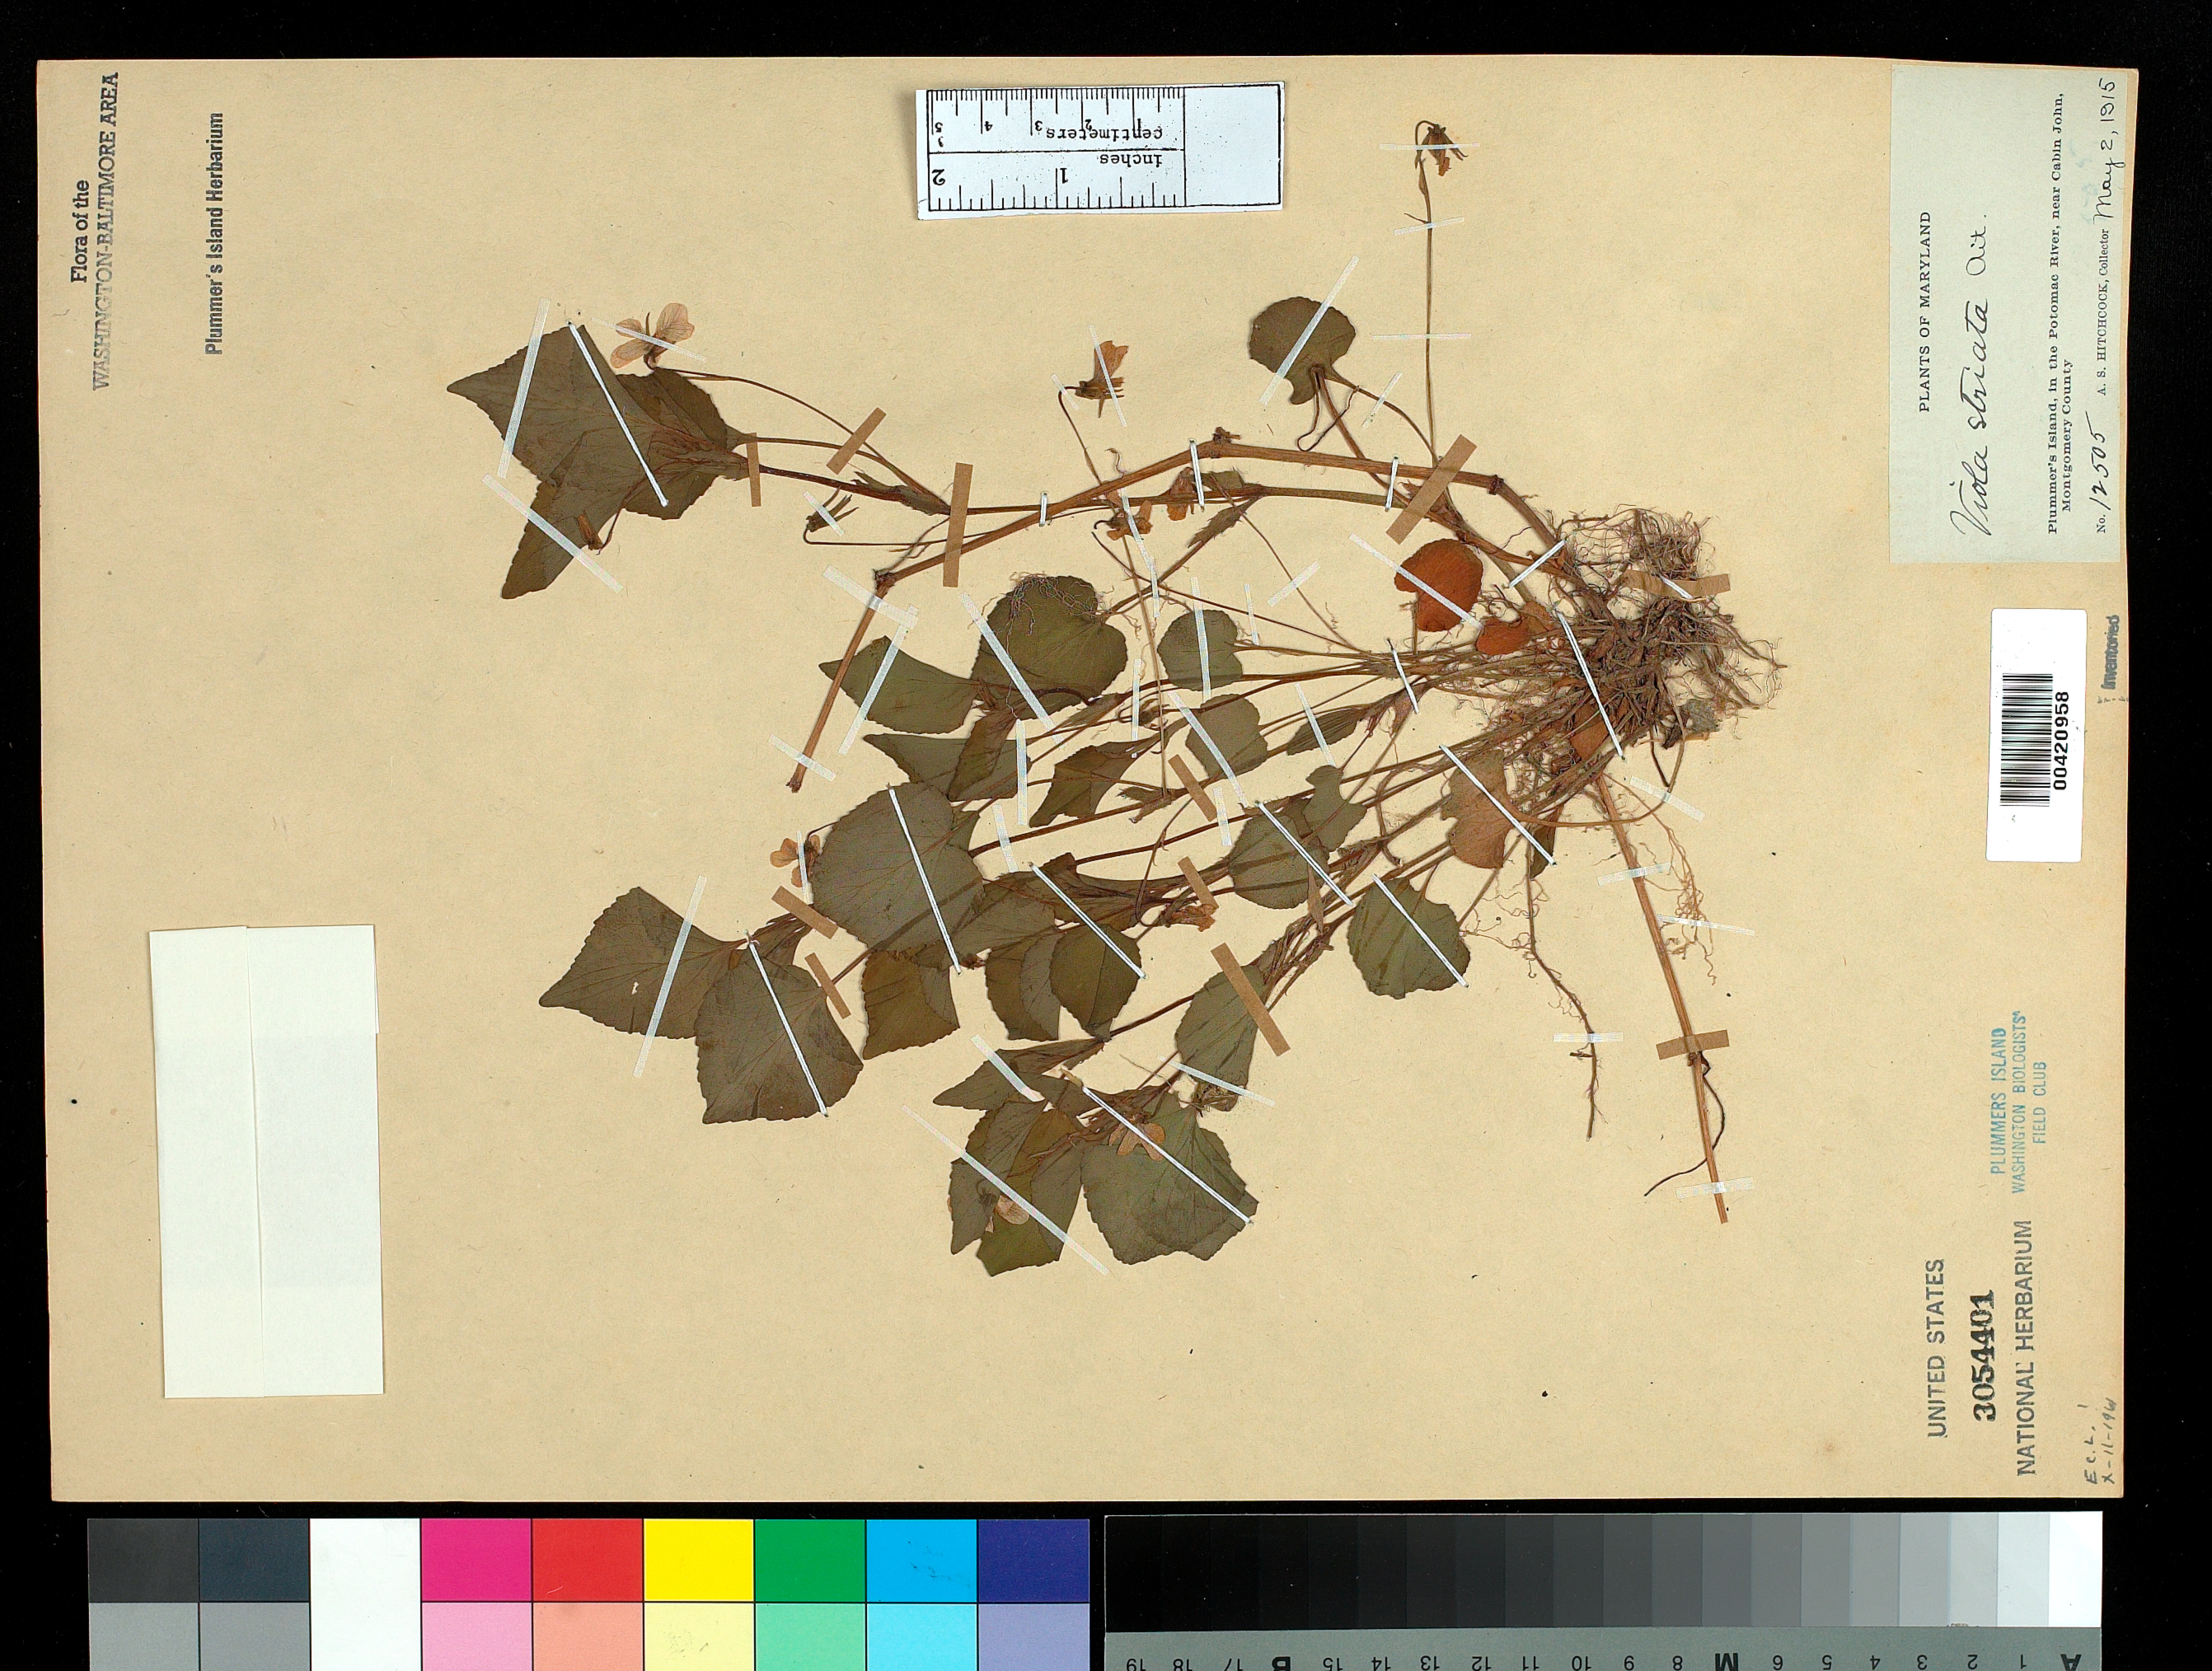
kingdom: Plantae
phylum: Tracheophyta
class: Magnoliopsida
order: Malpighiales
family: Violaceae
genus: Viola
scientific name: Viola striata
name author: Aiton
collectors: A. S. Hitchcock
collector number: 12505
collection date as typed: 02 May 1915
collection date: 1915-05-02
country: United States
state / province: Maryland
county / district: Montgomery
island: Plummers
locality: Plummer's Island C. & O. Canal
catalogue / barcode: US 3054401